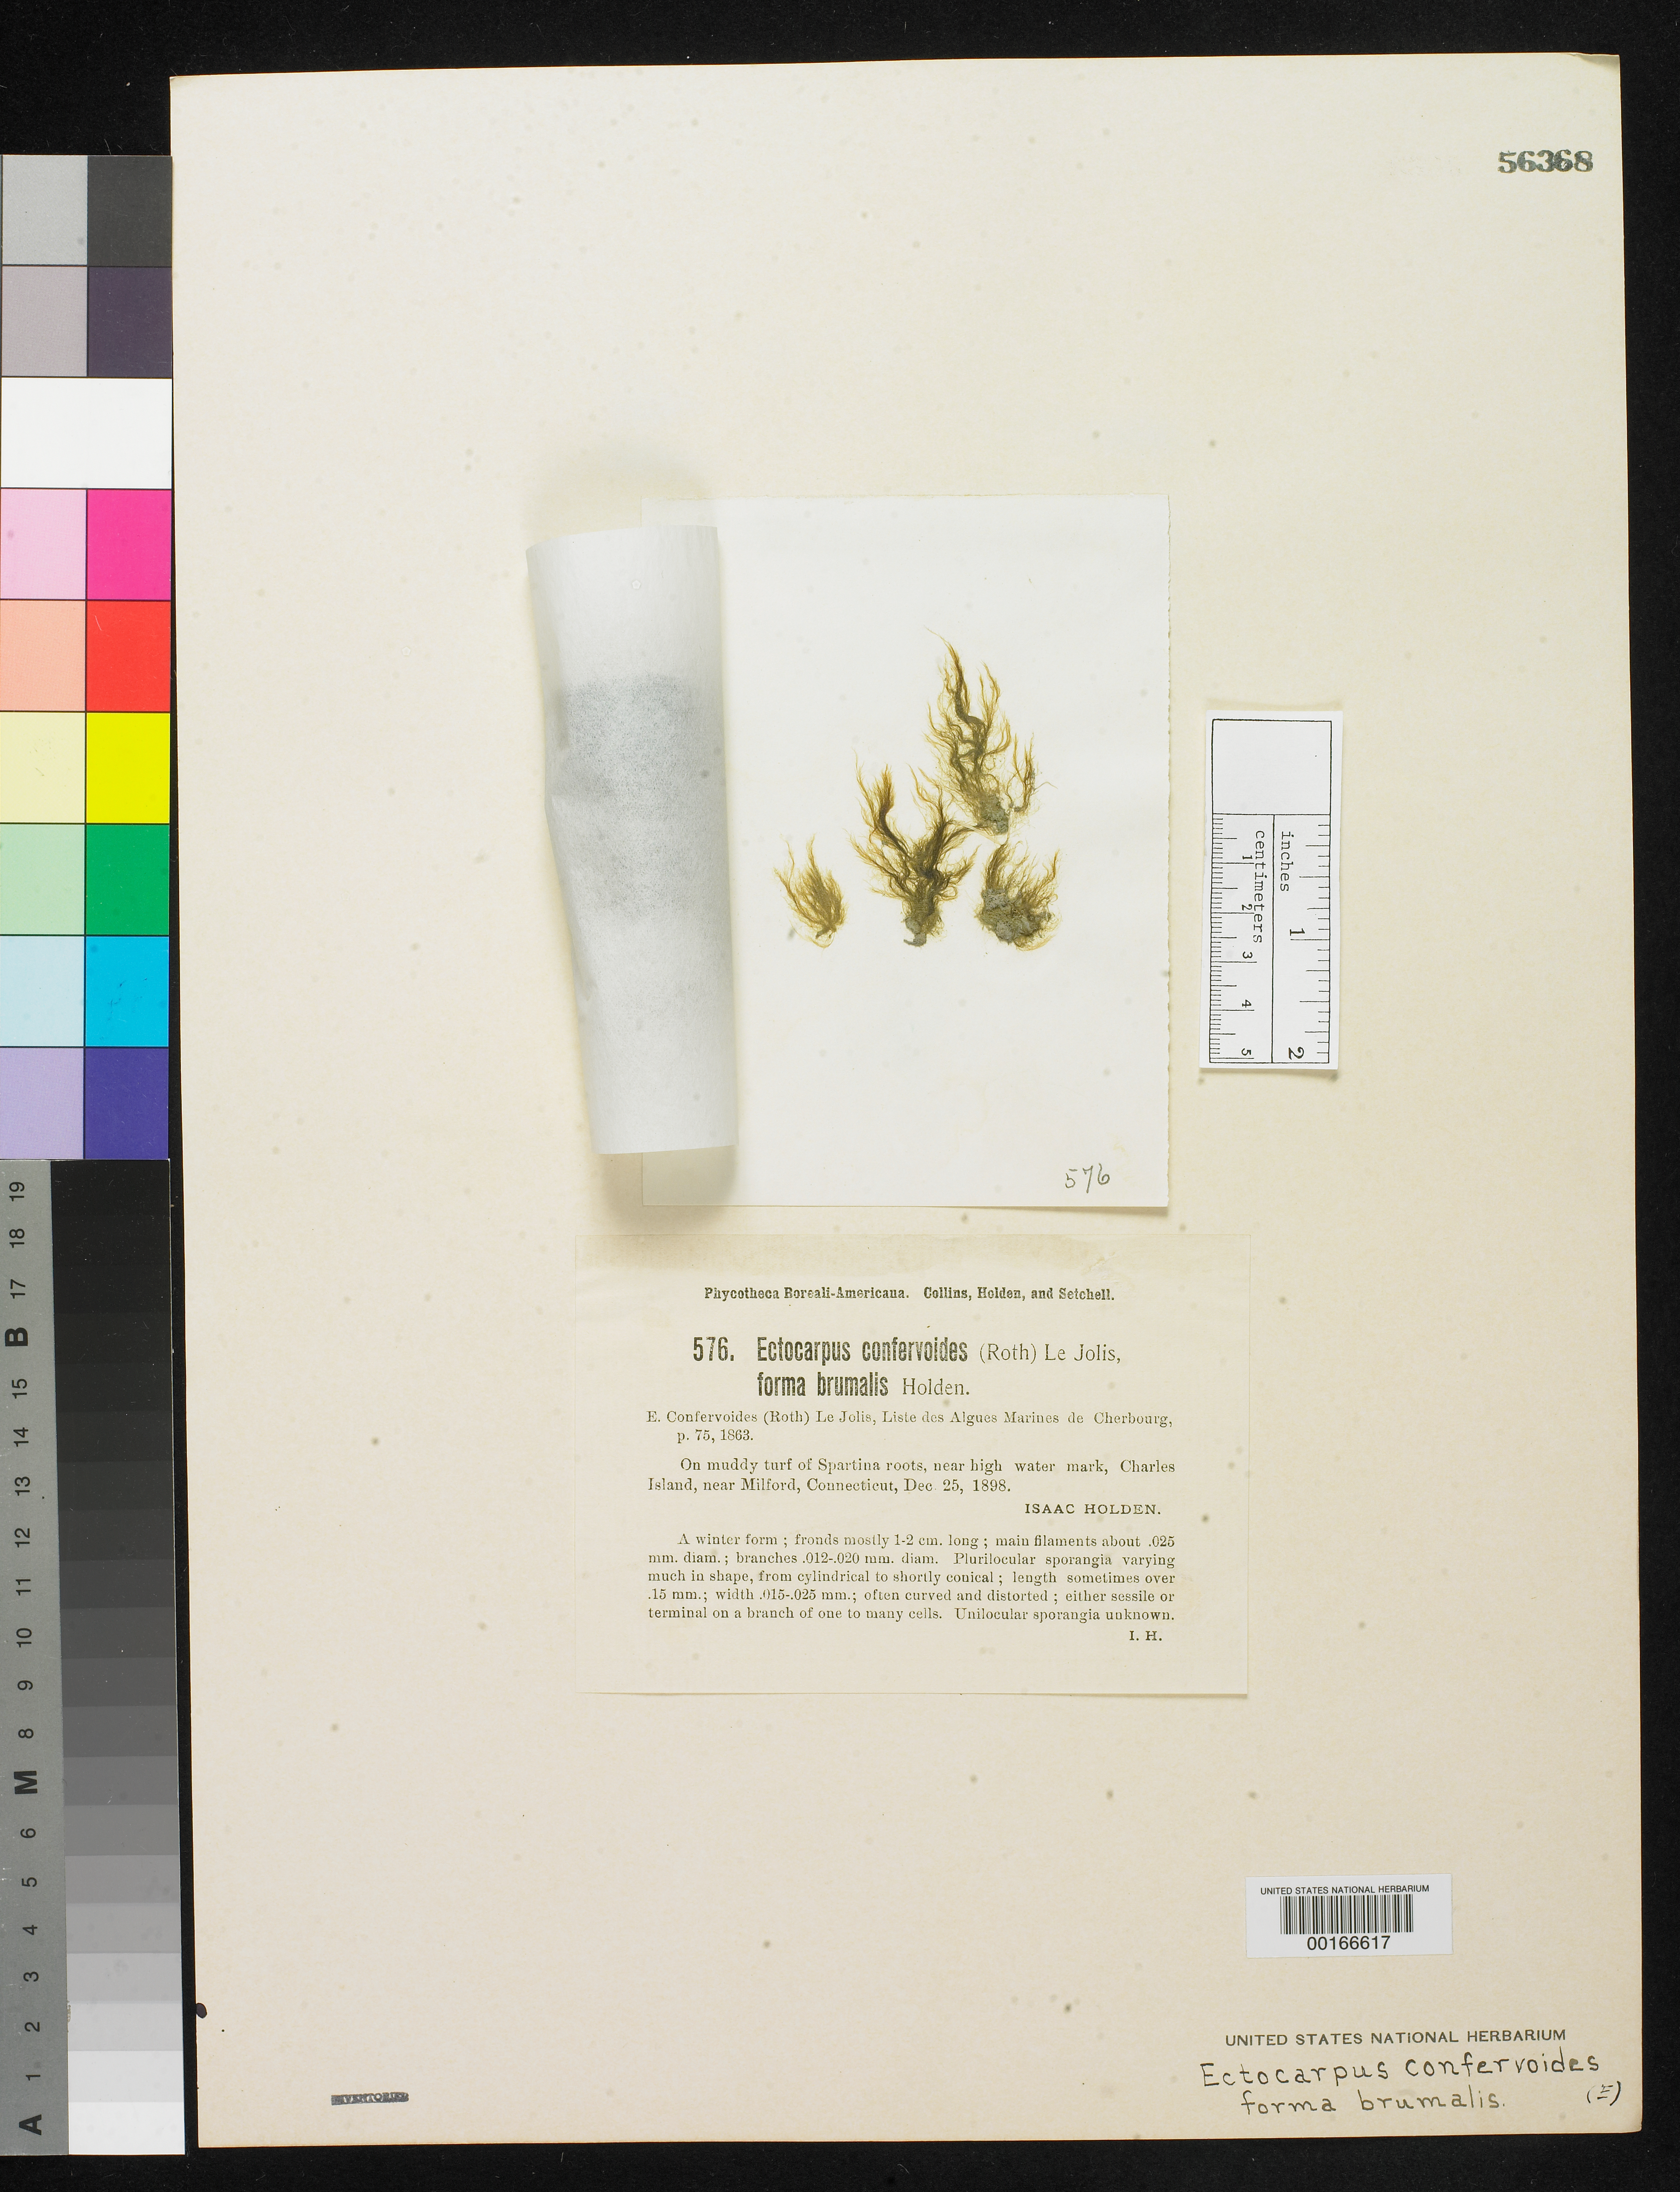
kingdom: Chromista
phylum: Ochrophyta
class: Phaeophyceae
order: Ectocarpales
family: Ectocarpaceae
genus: Ectocarpus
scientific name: Ectocarpus confervoides f. brumalis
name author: I. Holden in Collins et al.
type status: Isotype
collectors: I. Holden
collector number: PB-A 576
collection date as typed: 25 Dec 1898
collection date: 1898-12-25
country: United States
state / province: Connecticut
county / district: New Haven County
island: Charles Island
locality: Near Milford.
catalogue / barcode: US 56368